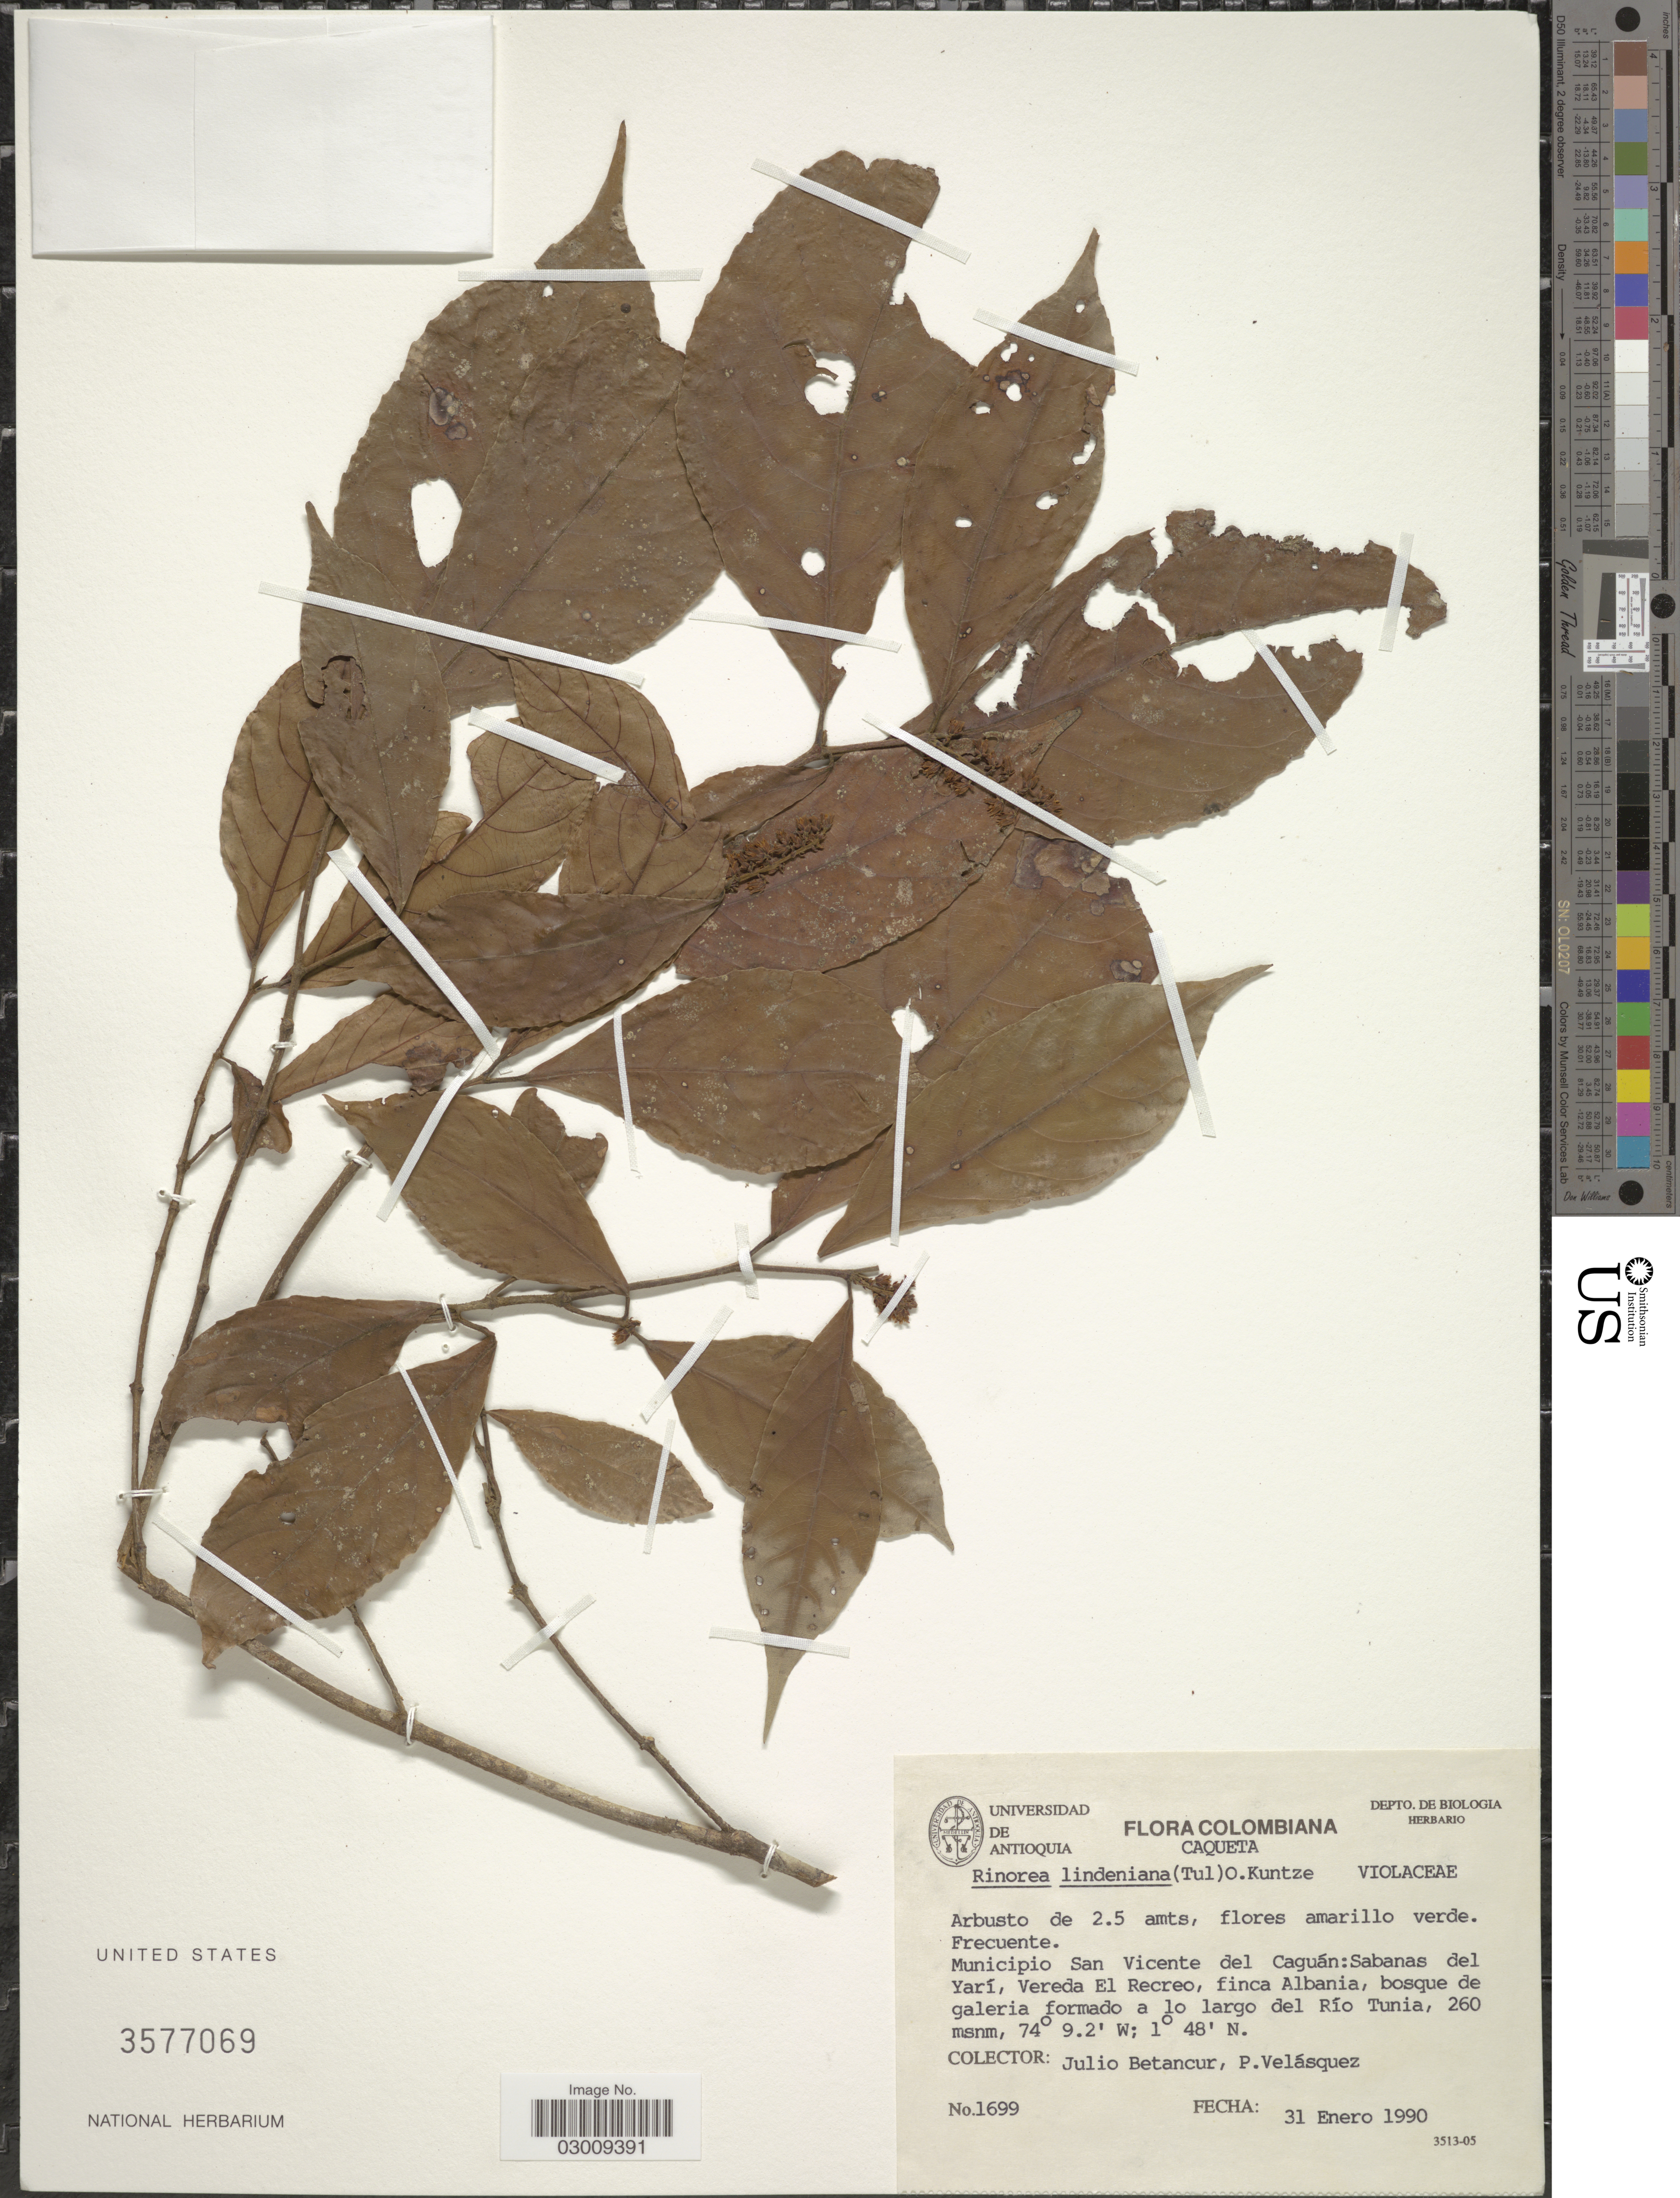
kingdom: Plantae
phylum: Tracheophyta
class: Magnoliopsida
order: Malpighiales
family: Violaceae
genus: Rinorea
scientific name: Rinorea sp.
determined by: Hoyos-Gomez, S. E.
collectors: J. Betancur & P. Velasquez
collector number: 1699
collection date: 1990-01-31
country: Colombia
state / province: Caquetá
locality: Municipio San Vicente del Caguán: Sabanas del Yarí, Vereda El Recreo, finca Albania, bosque de galeria formado a lo largo del Río Tunia.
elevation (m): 260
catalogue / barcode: US 3577069